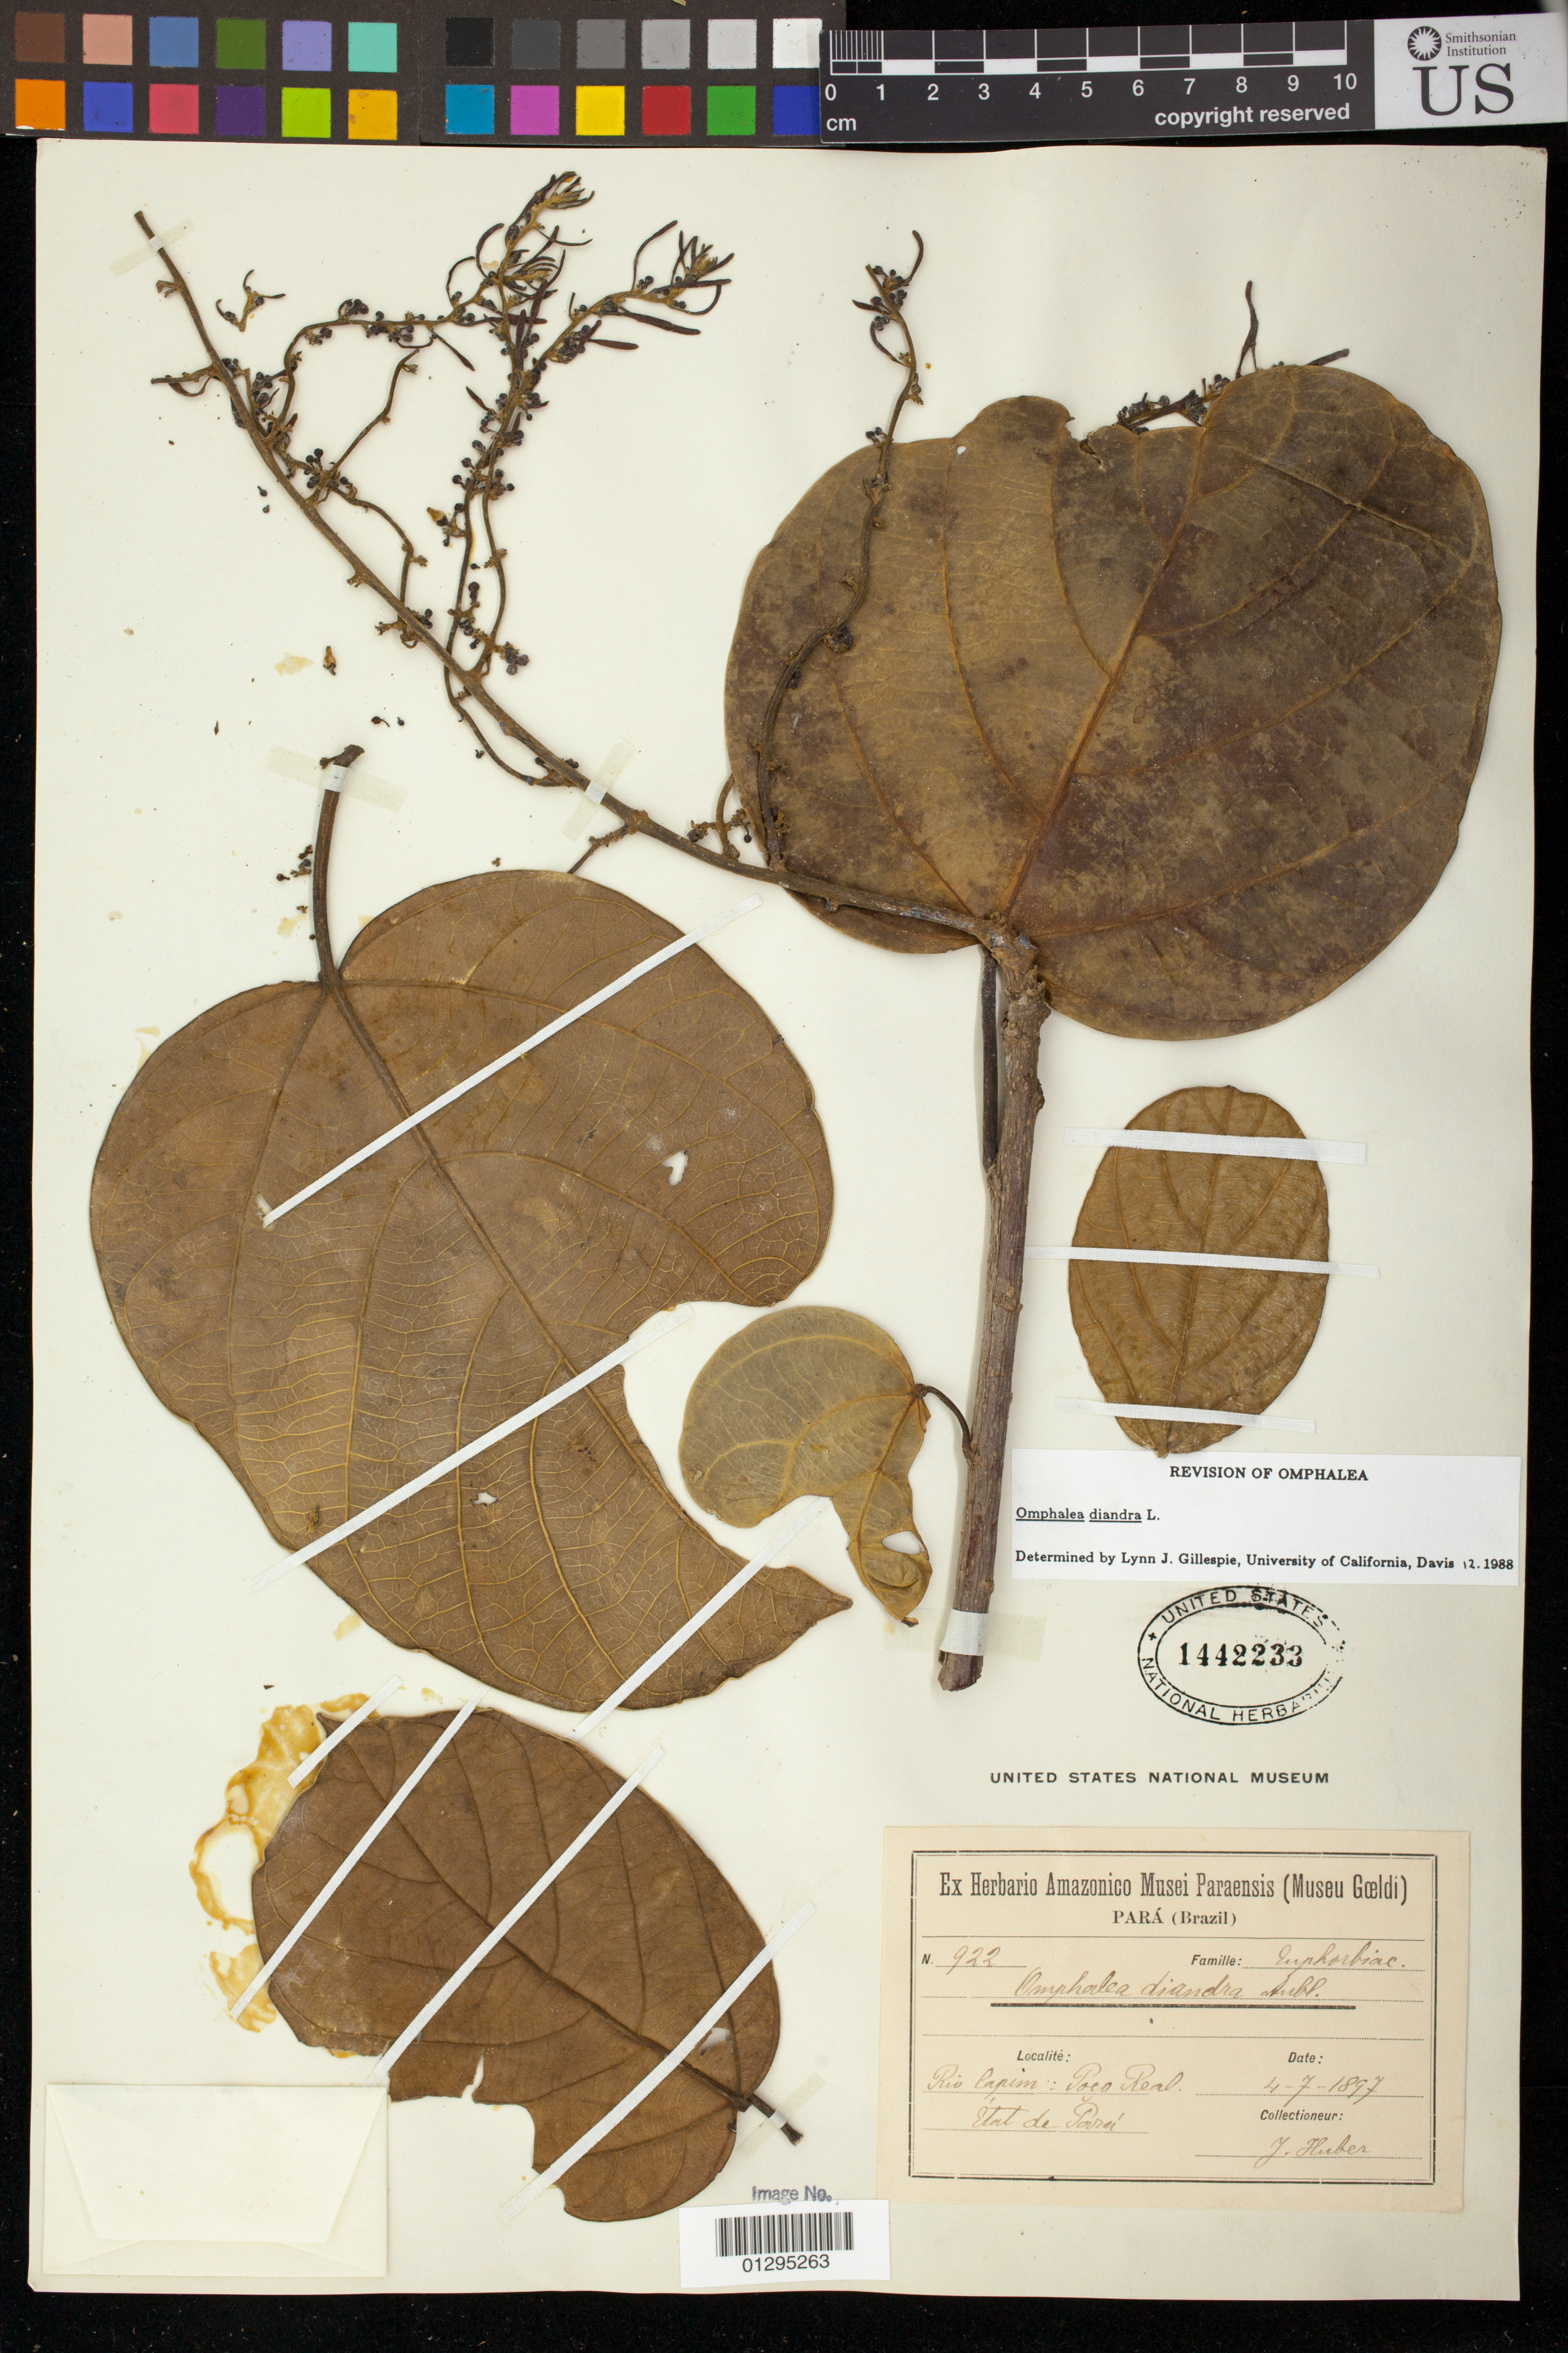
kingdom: Plantae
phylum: Tracheophyta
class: Magnoliopsida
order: Malpighiales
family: Euphorbiaceae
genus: Omphalea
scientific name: Omphalea diandra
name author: L.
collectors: J. Huber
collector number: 922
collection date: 1897-04-07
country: Brazil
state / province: Pará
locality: Rio Capim: Poco Real.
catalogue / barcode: US 1442233